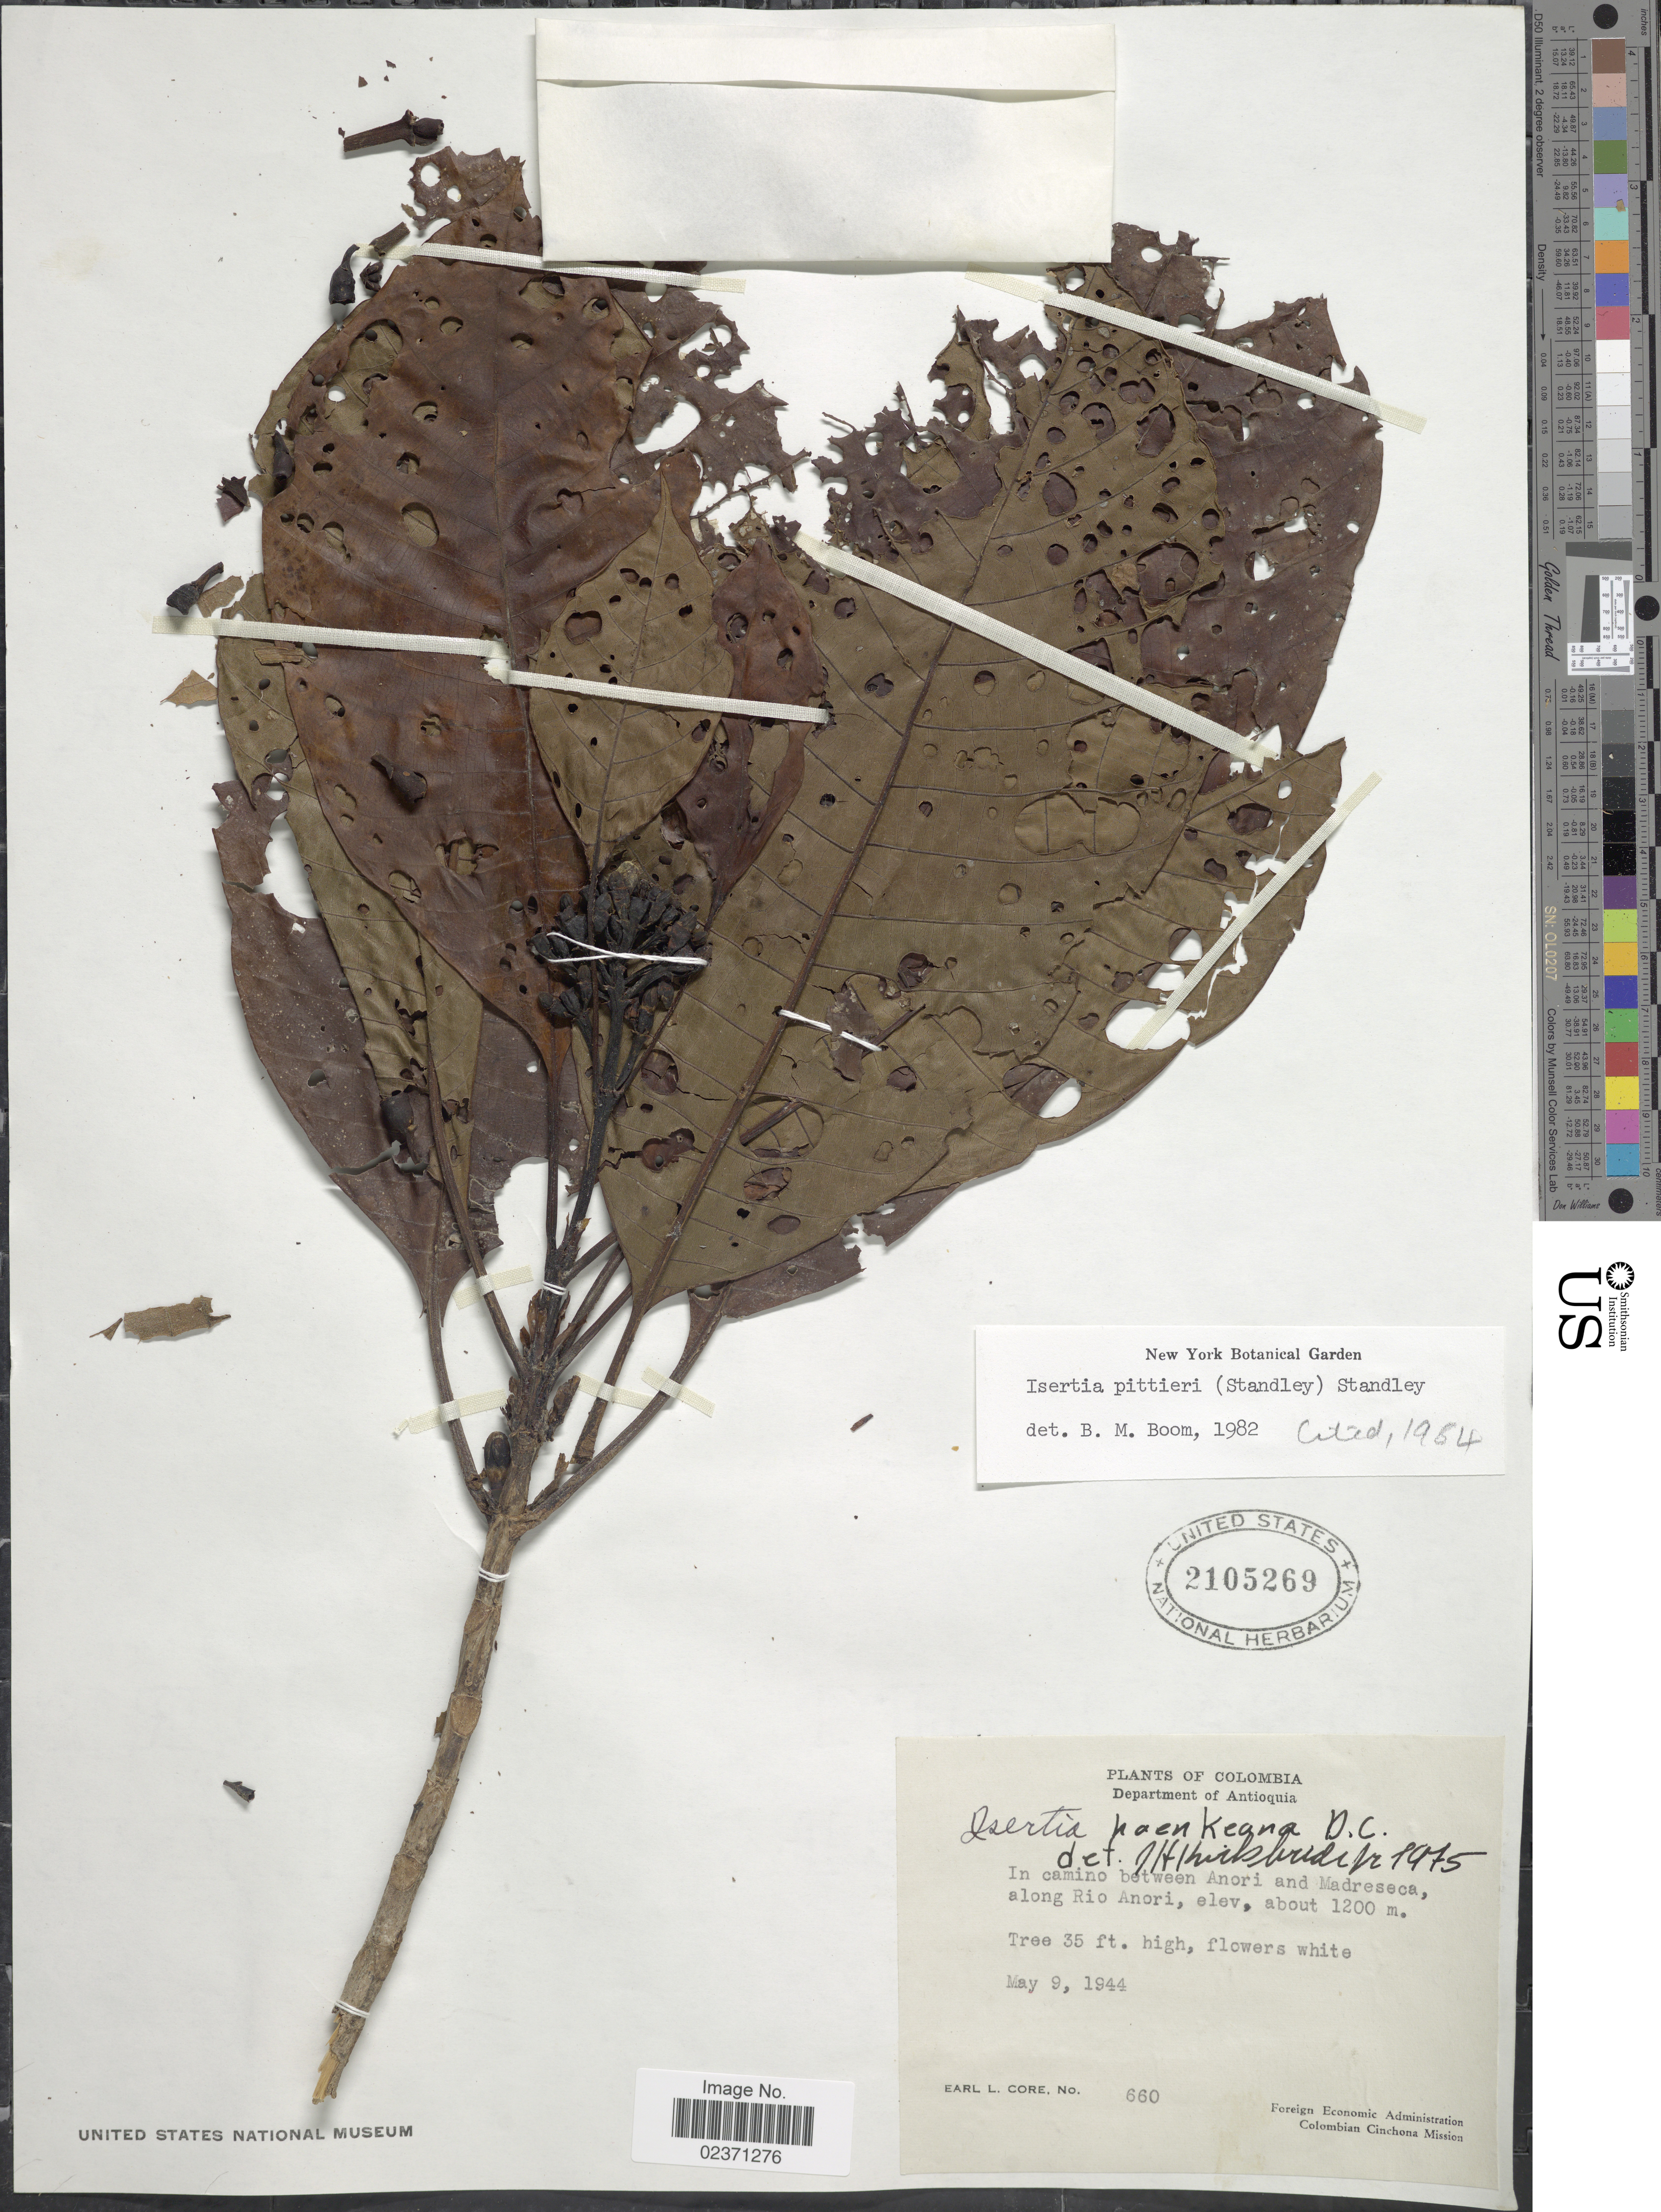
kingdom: Plantae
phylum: Tracheophyta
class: Magnoliopsida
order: Gentianales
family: Rubiaceae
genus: Isertia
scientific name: Isertia pittieri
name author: (Standl.) Standl.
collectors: E. L. Core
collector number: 660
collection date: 1944-05-09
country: Colombia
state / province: Antioquia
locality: Department of Antioquia. In camino between Anori and Madreseca, along Rio Anori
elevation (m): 1200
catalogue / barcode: US 2105269